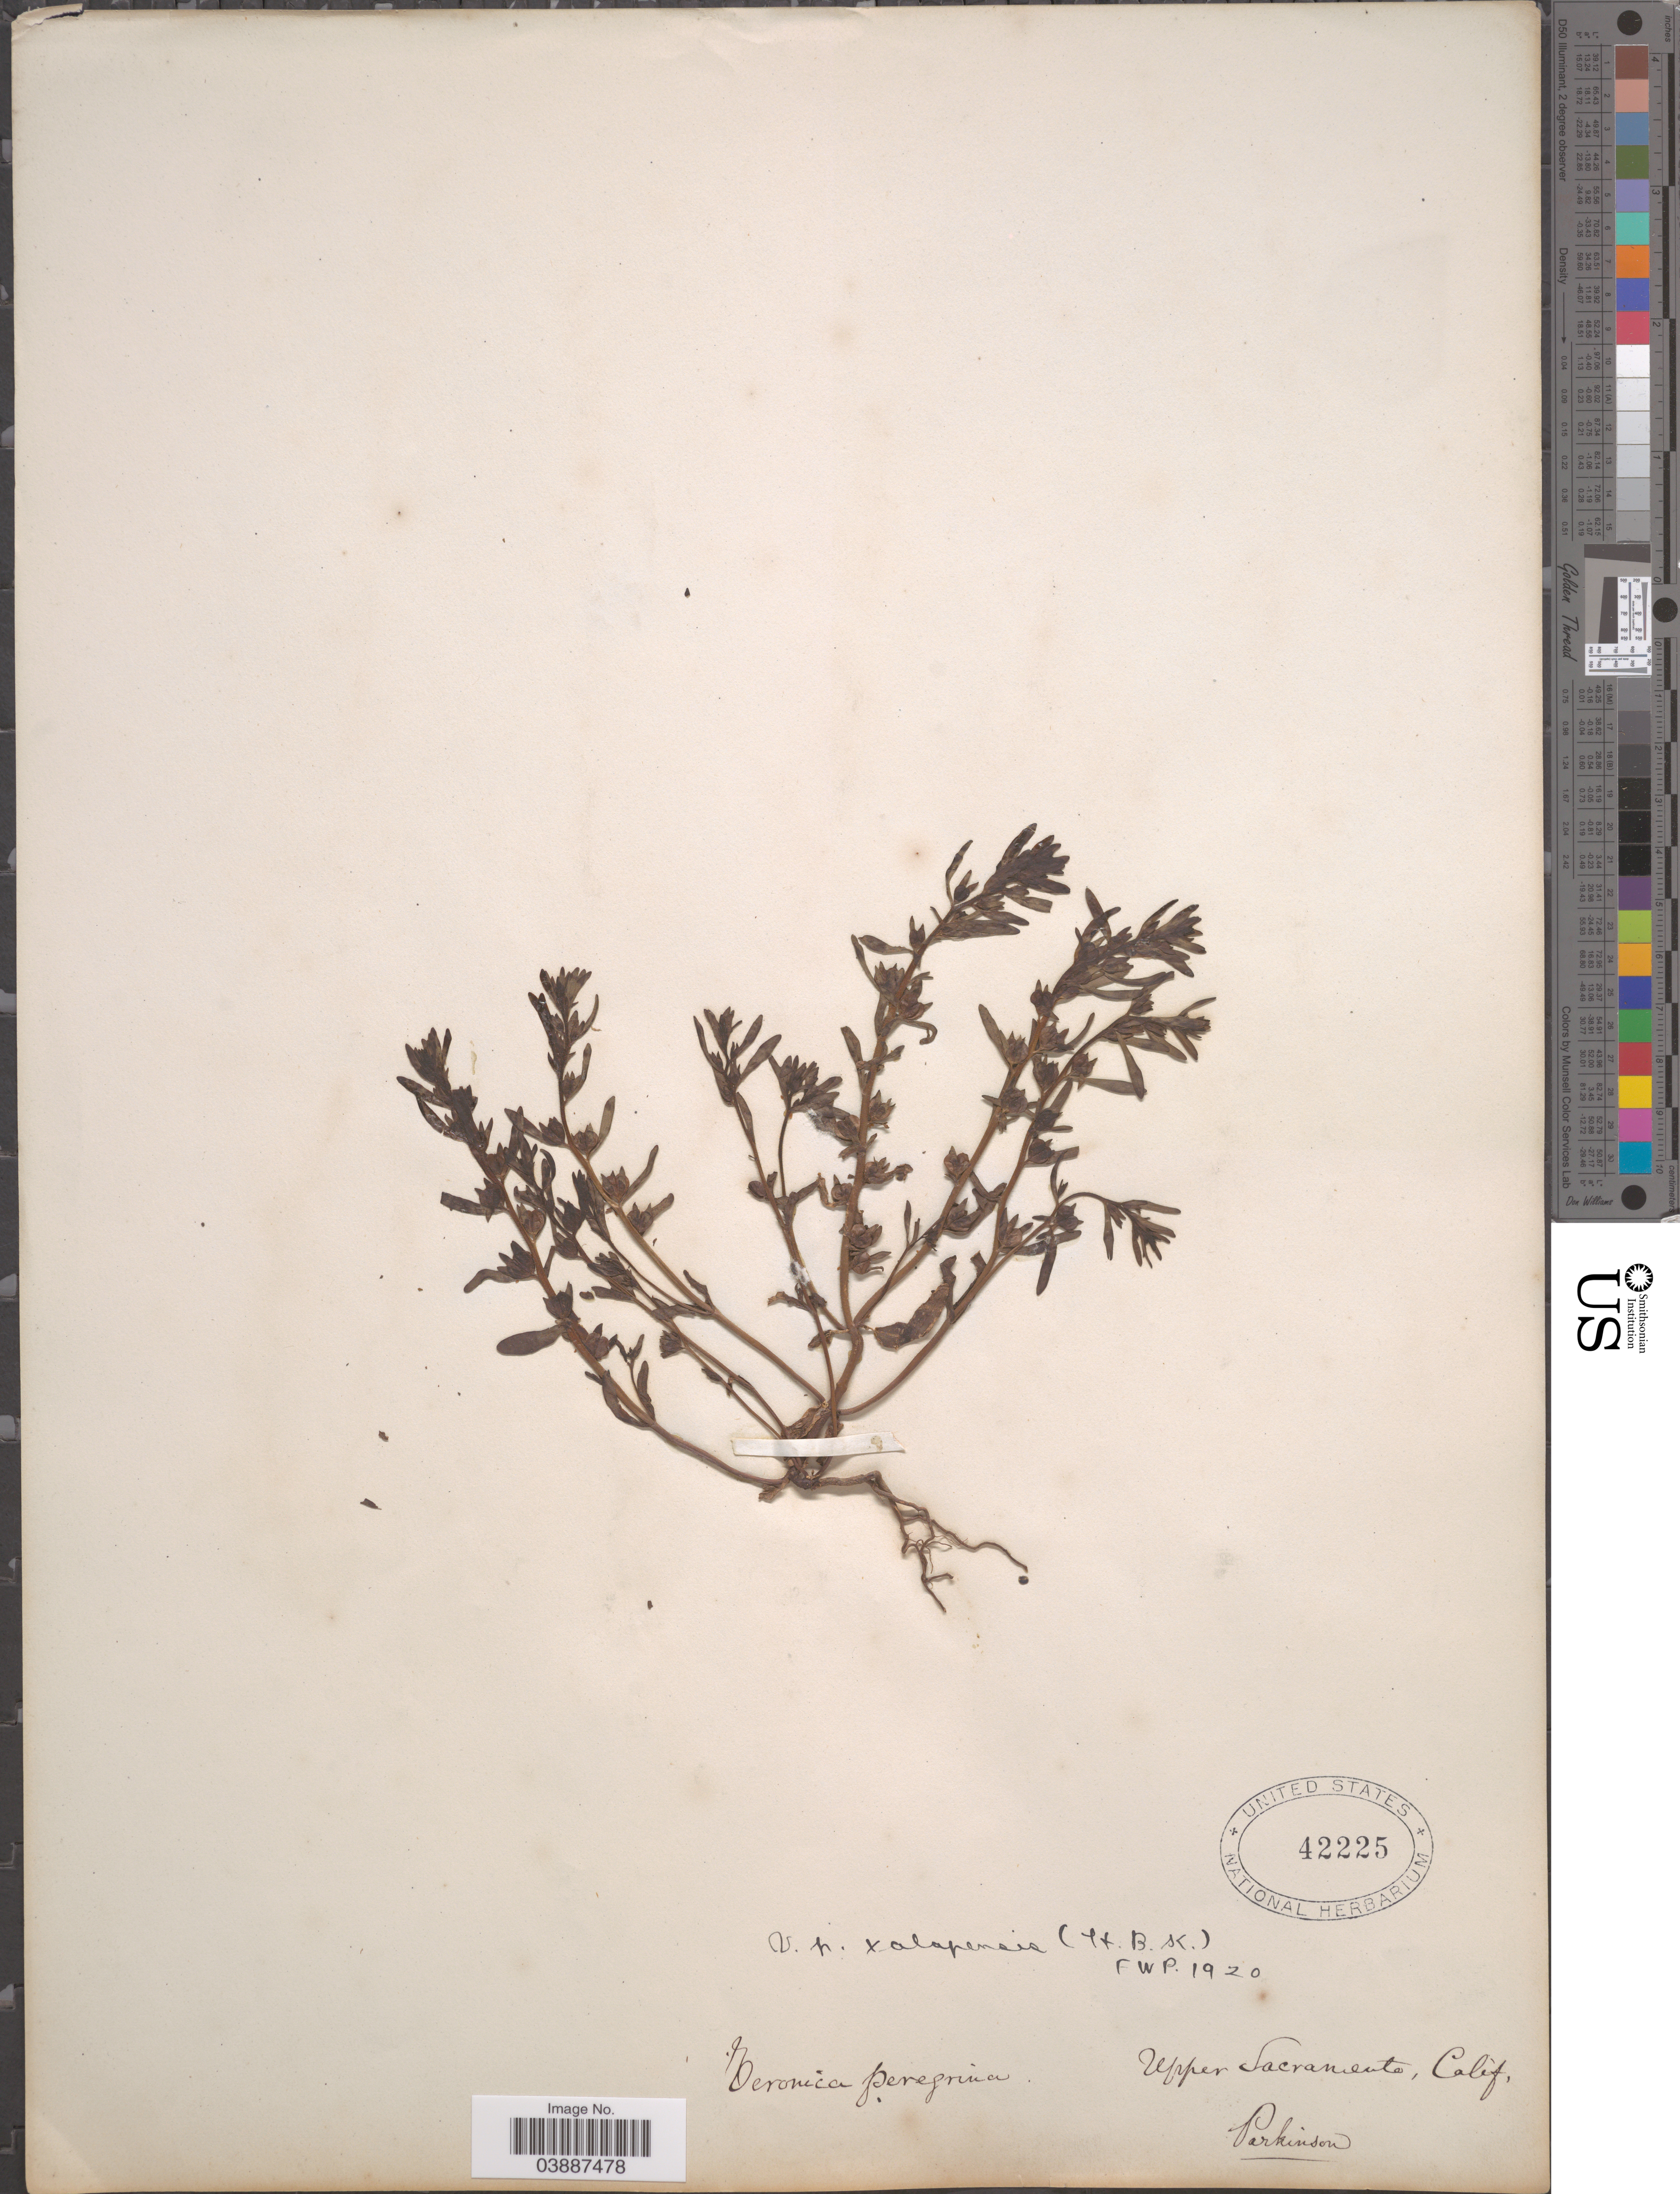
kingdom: Plantae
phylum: Tracheophyta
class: Magnoliopsida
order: Lamiales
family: Plantaginaceae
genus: Veronica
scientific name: Veronica xalapensis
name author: Kunth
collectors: Parkinson, --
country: United States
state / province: California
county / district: Sacramento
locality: Upper Sacramento.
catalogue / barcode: US 42225